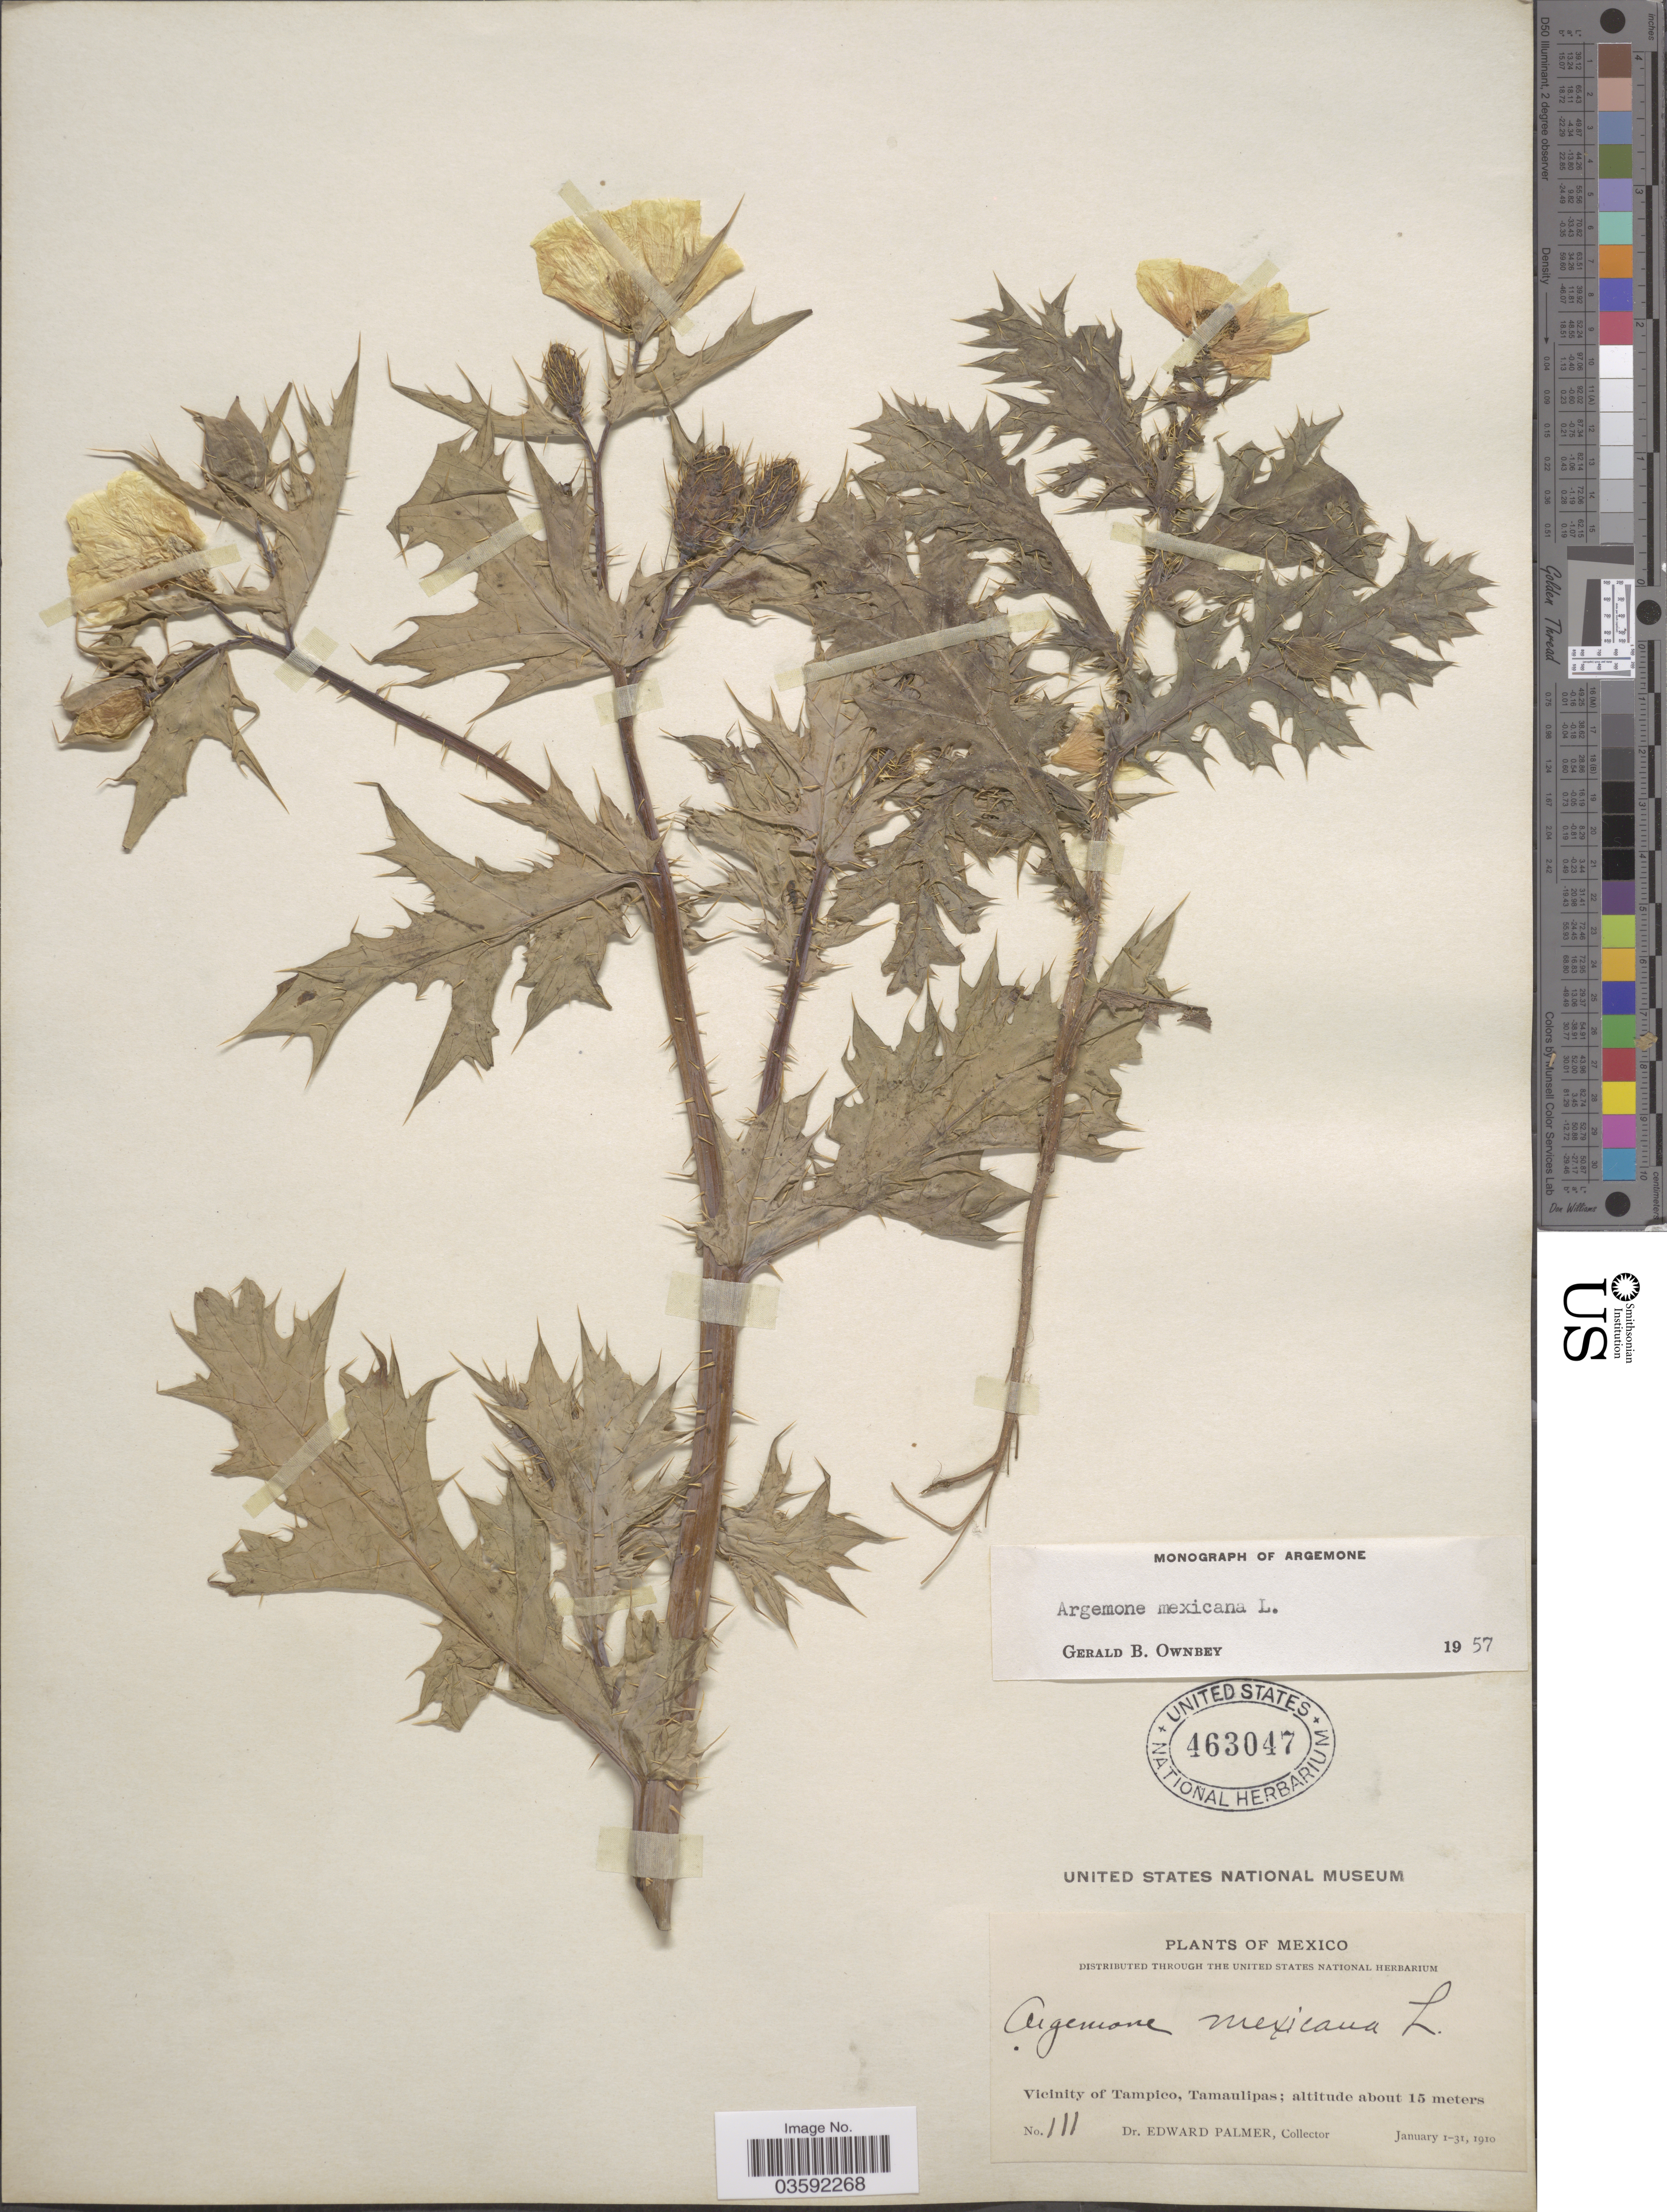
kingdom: Plantae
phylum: Tracheophyta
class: Magnoliopsida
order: Ranunculales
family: Papaveraceae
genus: Argemone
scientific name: Argemone mexicana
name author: L.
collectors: E. Palmer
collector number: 111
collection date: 1910-01-01/1910-01-31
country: Mexico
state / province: Tamaulipas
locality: Vicinity of Tampico.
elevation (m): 15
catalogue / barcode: US 463047